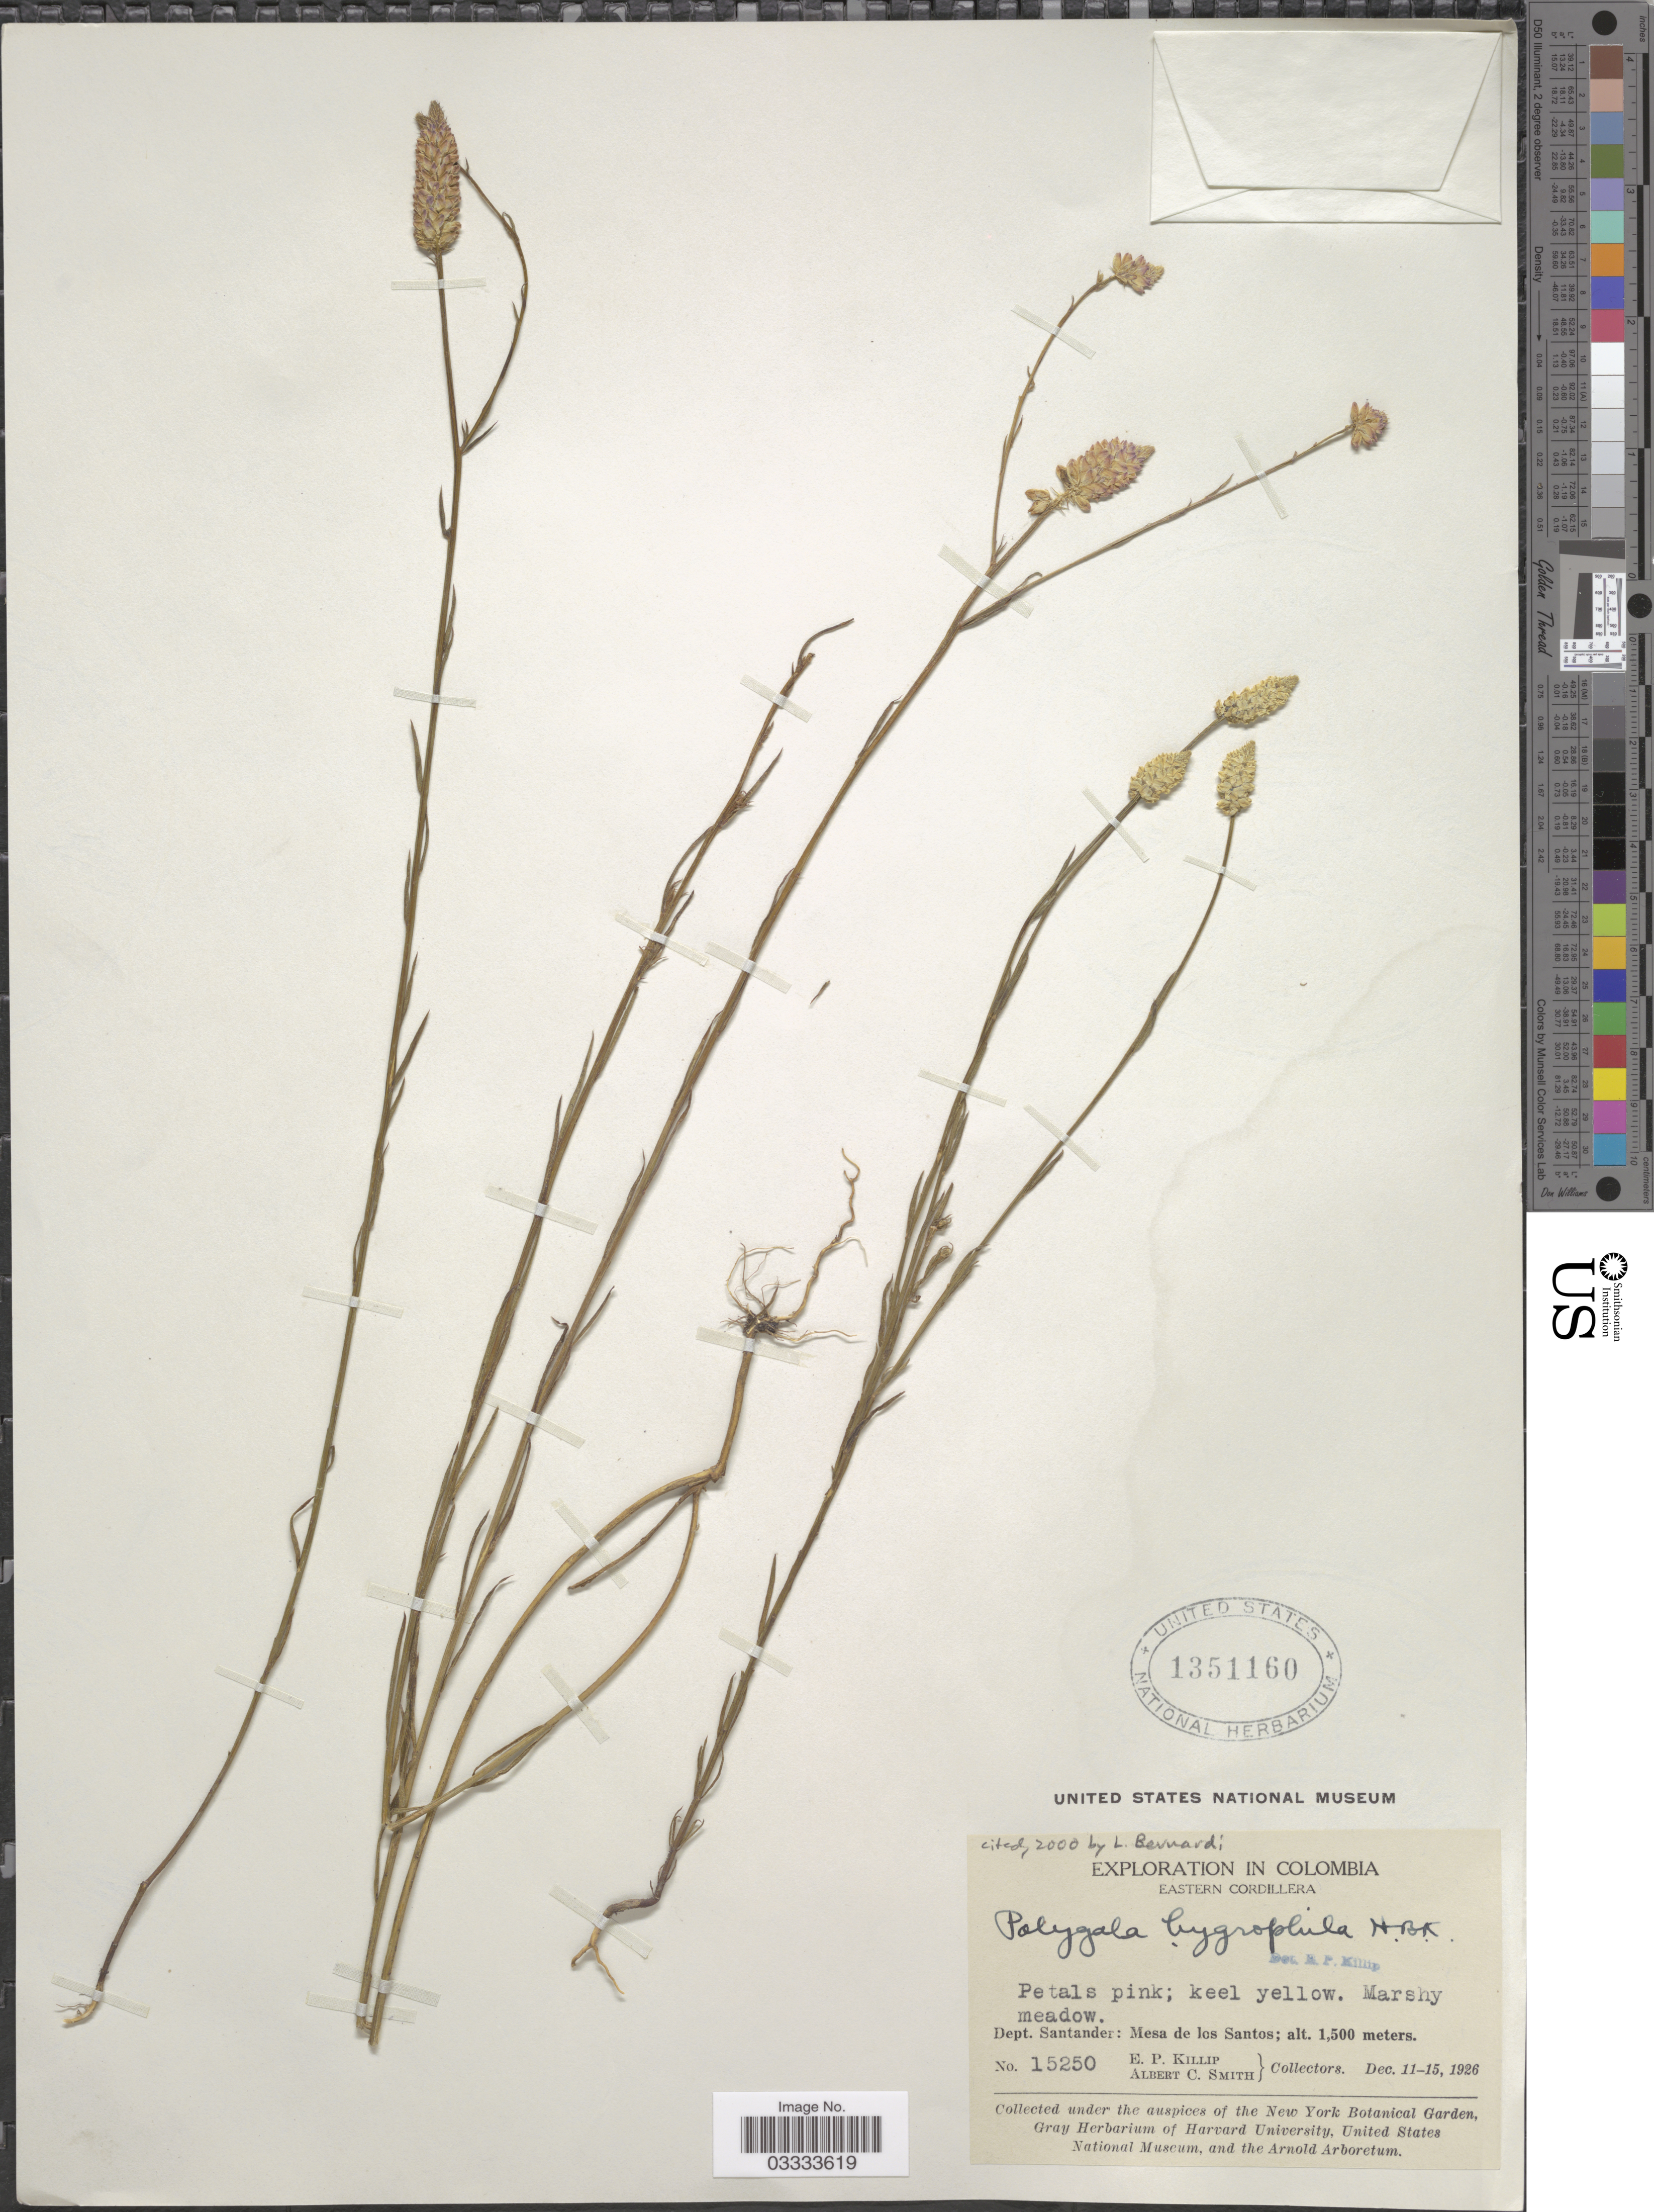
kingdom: Plantae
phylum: Tracheophyta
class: Magnoliopsida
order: Fabales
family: Polygalaceae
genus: Polygala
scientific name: Polygala hygrophila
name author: Kunth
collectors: E. P. Killip & A. C. Smith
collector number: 15250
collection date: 1926-12-11/1926-12-15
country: Colombia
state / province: Santander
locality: Eastern Cordillera. Dept. Santander: Mesa de los Santos.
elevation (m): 1500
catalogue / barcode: US 1351160